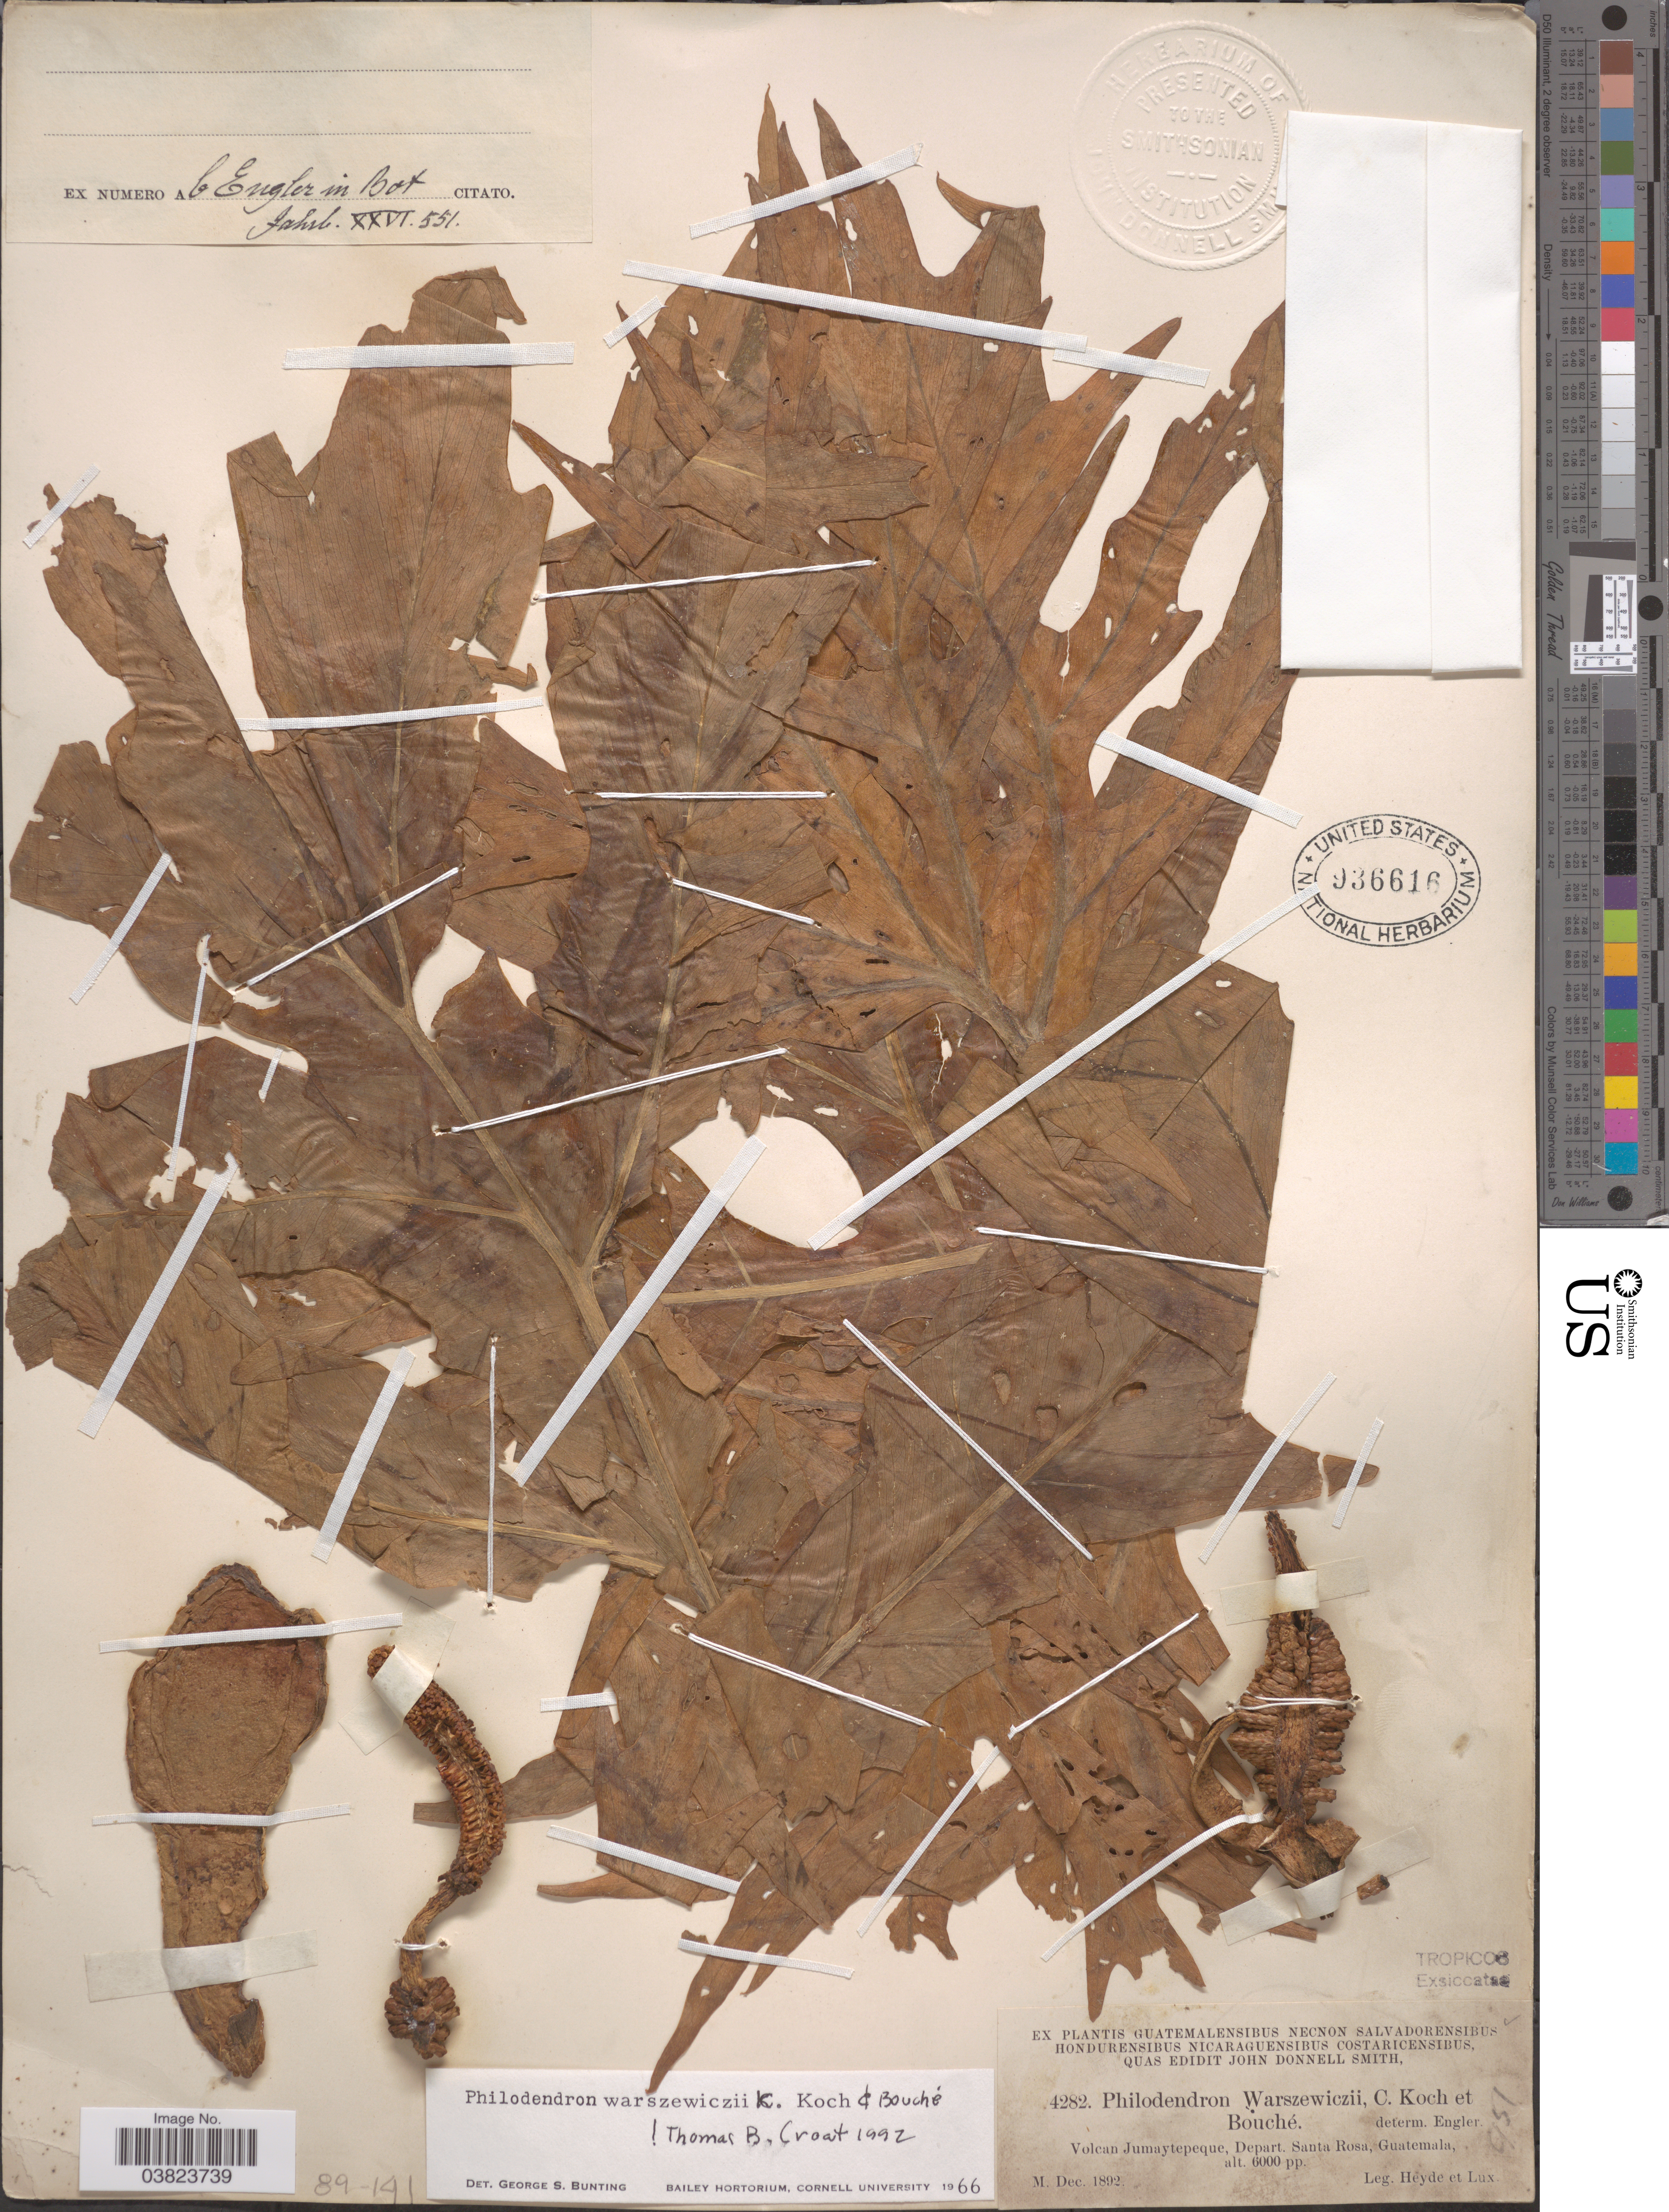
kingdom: Plantae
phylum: Tracheophyta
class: Liliopsida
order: Alismatales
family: Araceae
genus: Philodendron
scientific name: Philodendron warszewiczii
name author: K. Koch & C.D. Bouché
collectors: Heyde & Lux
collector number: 4282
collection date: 1892-12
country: Guatemala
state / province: Santa Rosa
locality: Volcan Jumaytepeque, Depart. Santa Rosa.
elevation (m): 1829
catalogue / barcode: US 936616